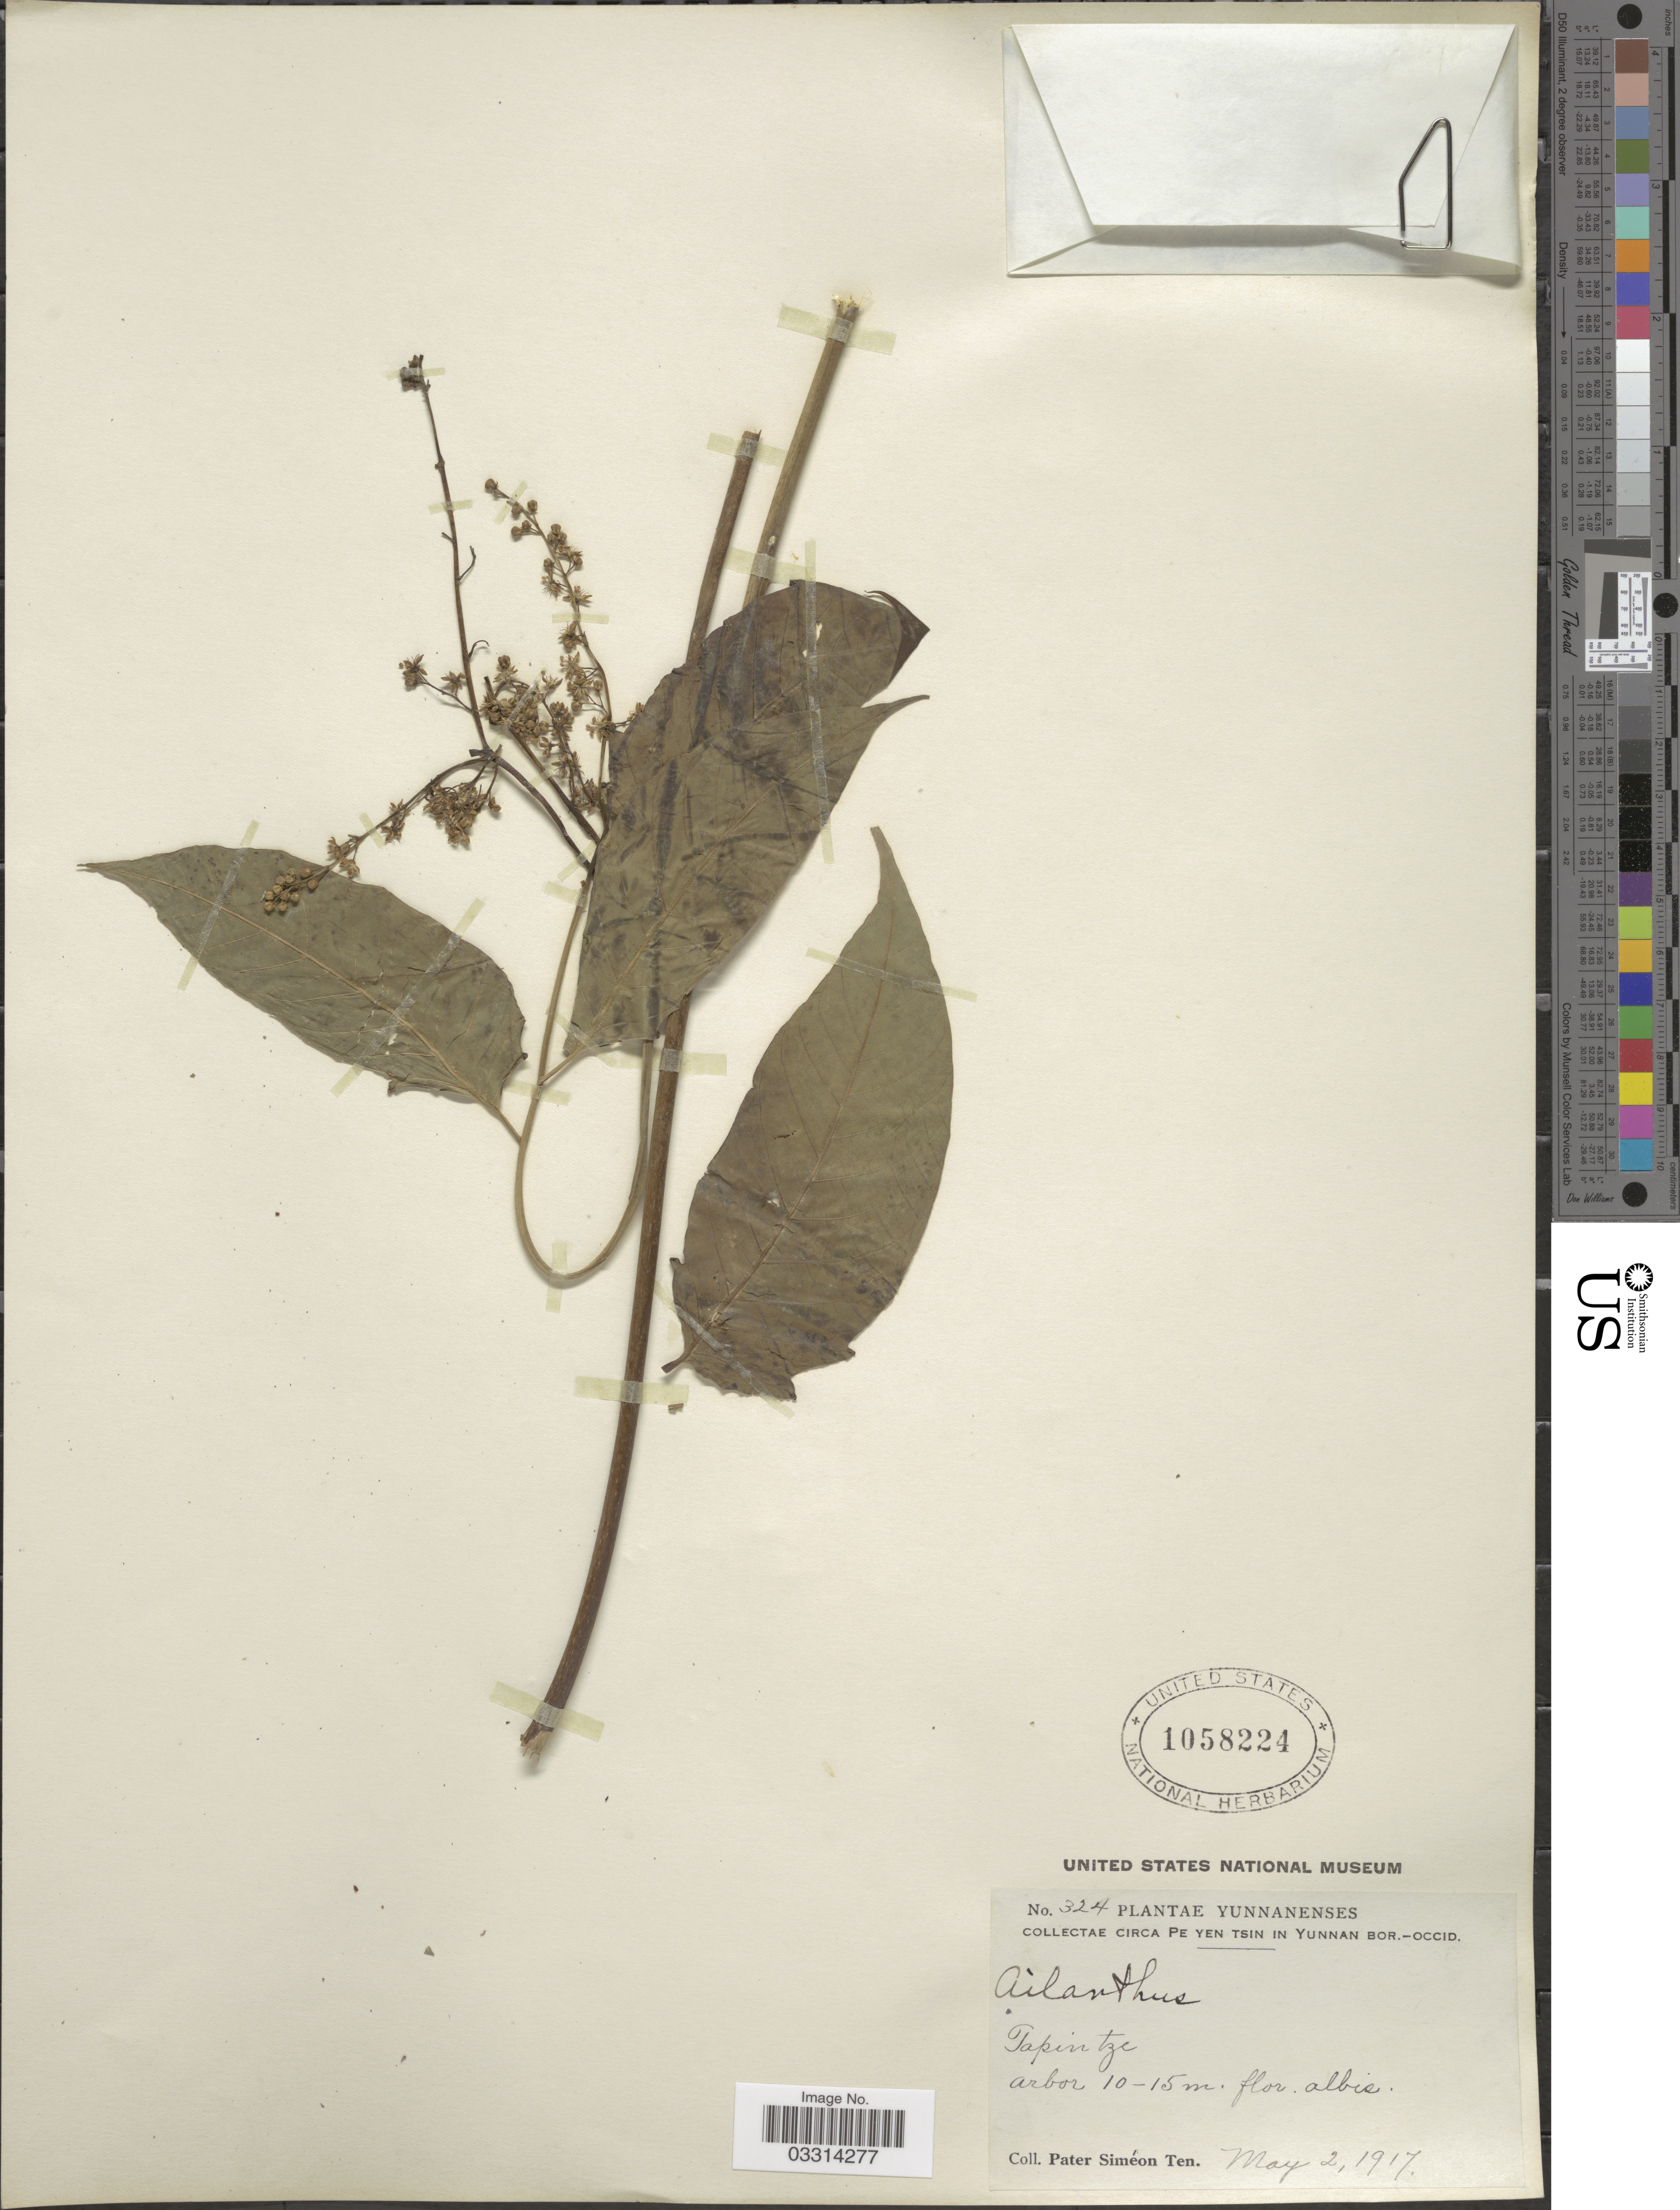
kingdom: Plantae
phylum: Tracheophyta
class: Magnoliopsida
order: Sapindales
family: Simaroubaceae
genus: Ailanthus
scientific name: Ailanthus sp.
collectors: P. S. Ten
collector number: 324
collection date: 1917-05-02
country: China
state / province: Yunnan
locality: Pe Yen Tsin in Yunnan Bor.-Occid. Tapintze.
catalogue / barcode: US 1058224